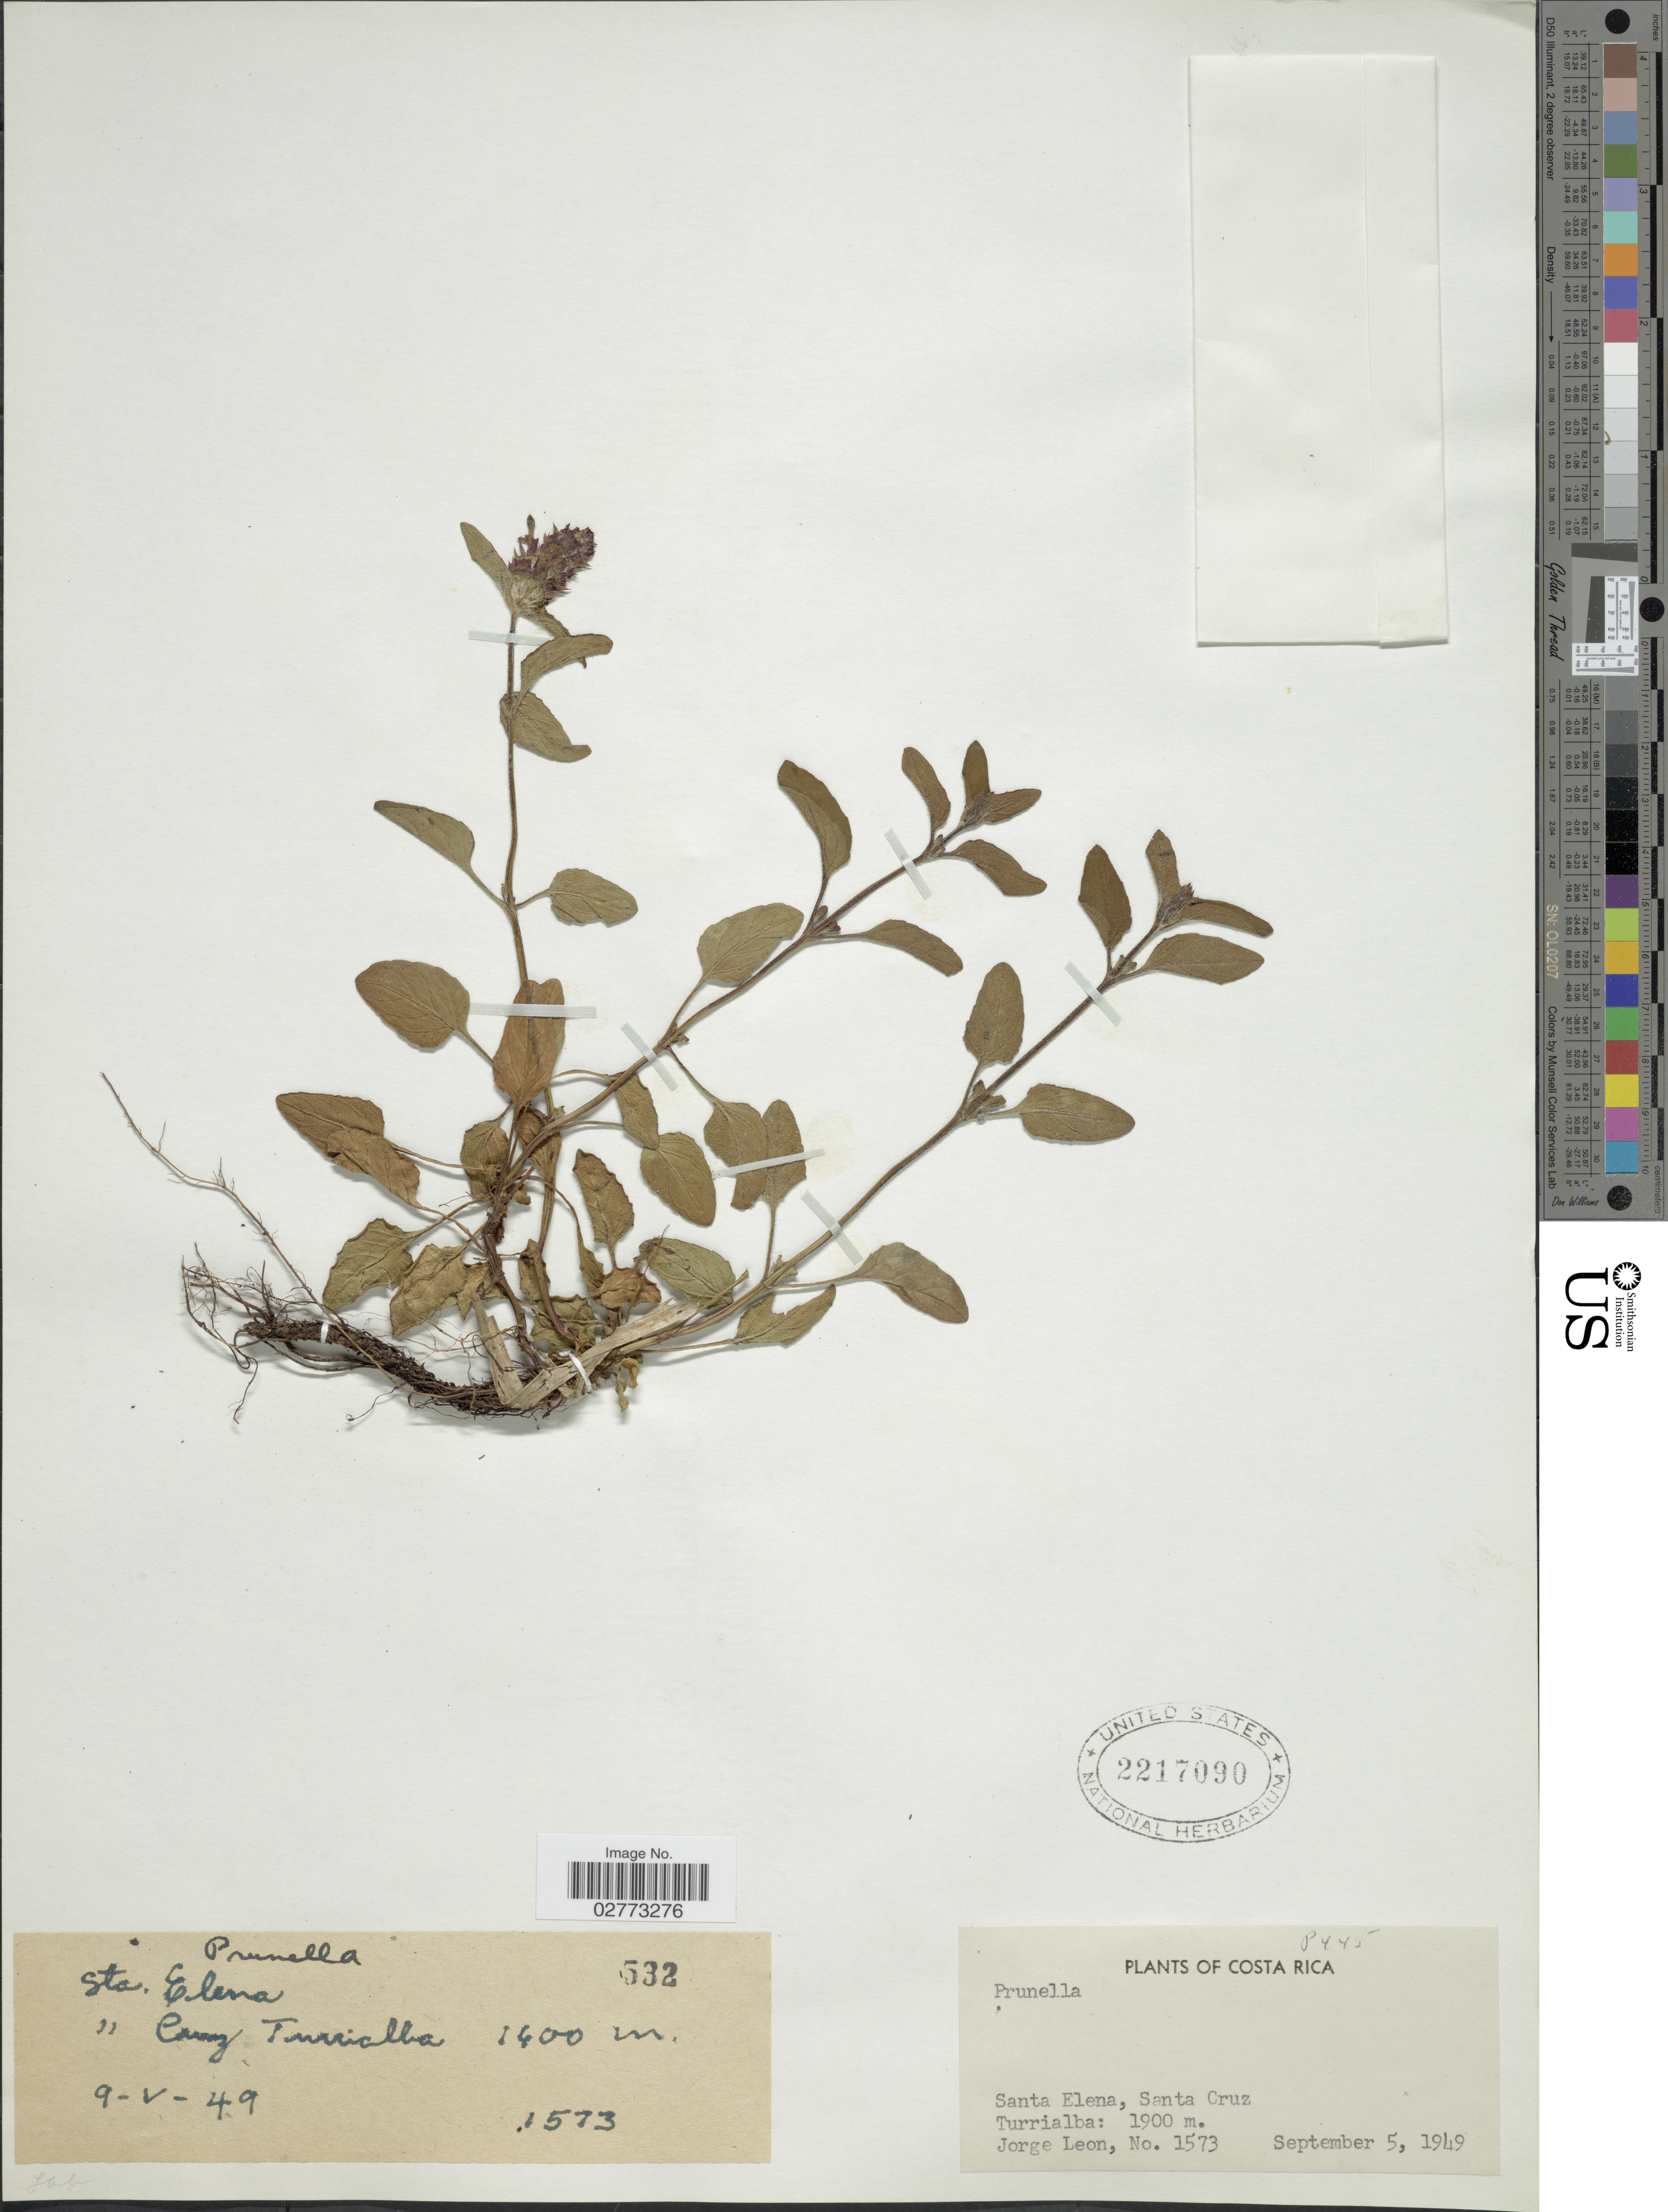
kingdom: Plantae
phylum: Tracheophyta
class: Magnoliopsida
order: Lamiales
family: Lamiaceae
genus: Prunella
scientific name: Prunella vulgaris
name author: L.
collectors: J. León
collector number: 1573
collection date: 1949-09-05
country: Costa Rica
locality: Santa Elena, Santa Cruz. Turrialba.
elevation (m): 1900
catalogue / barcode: US 2217090